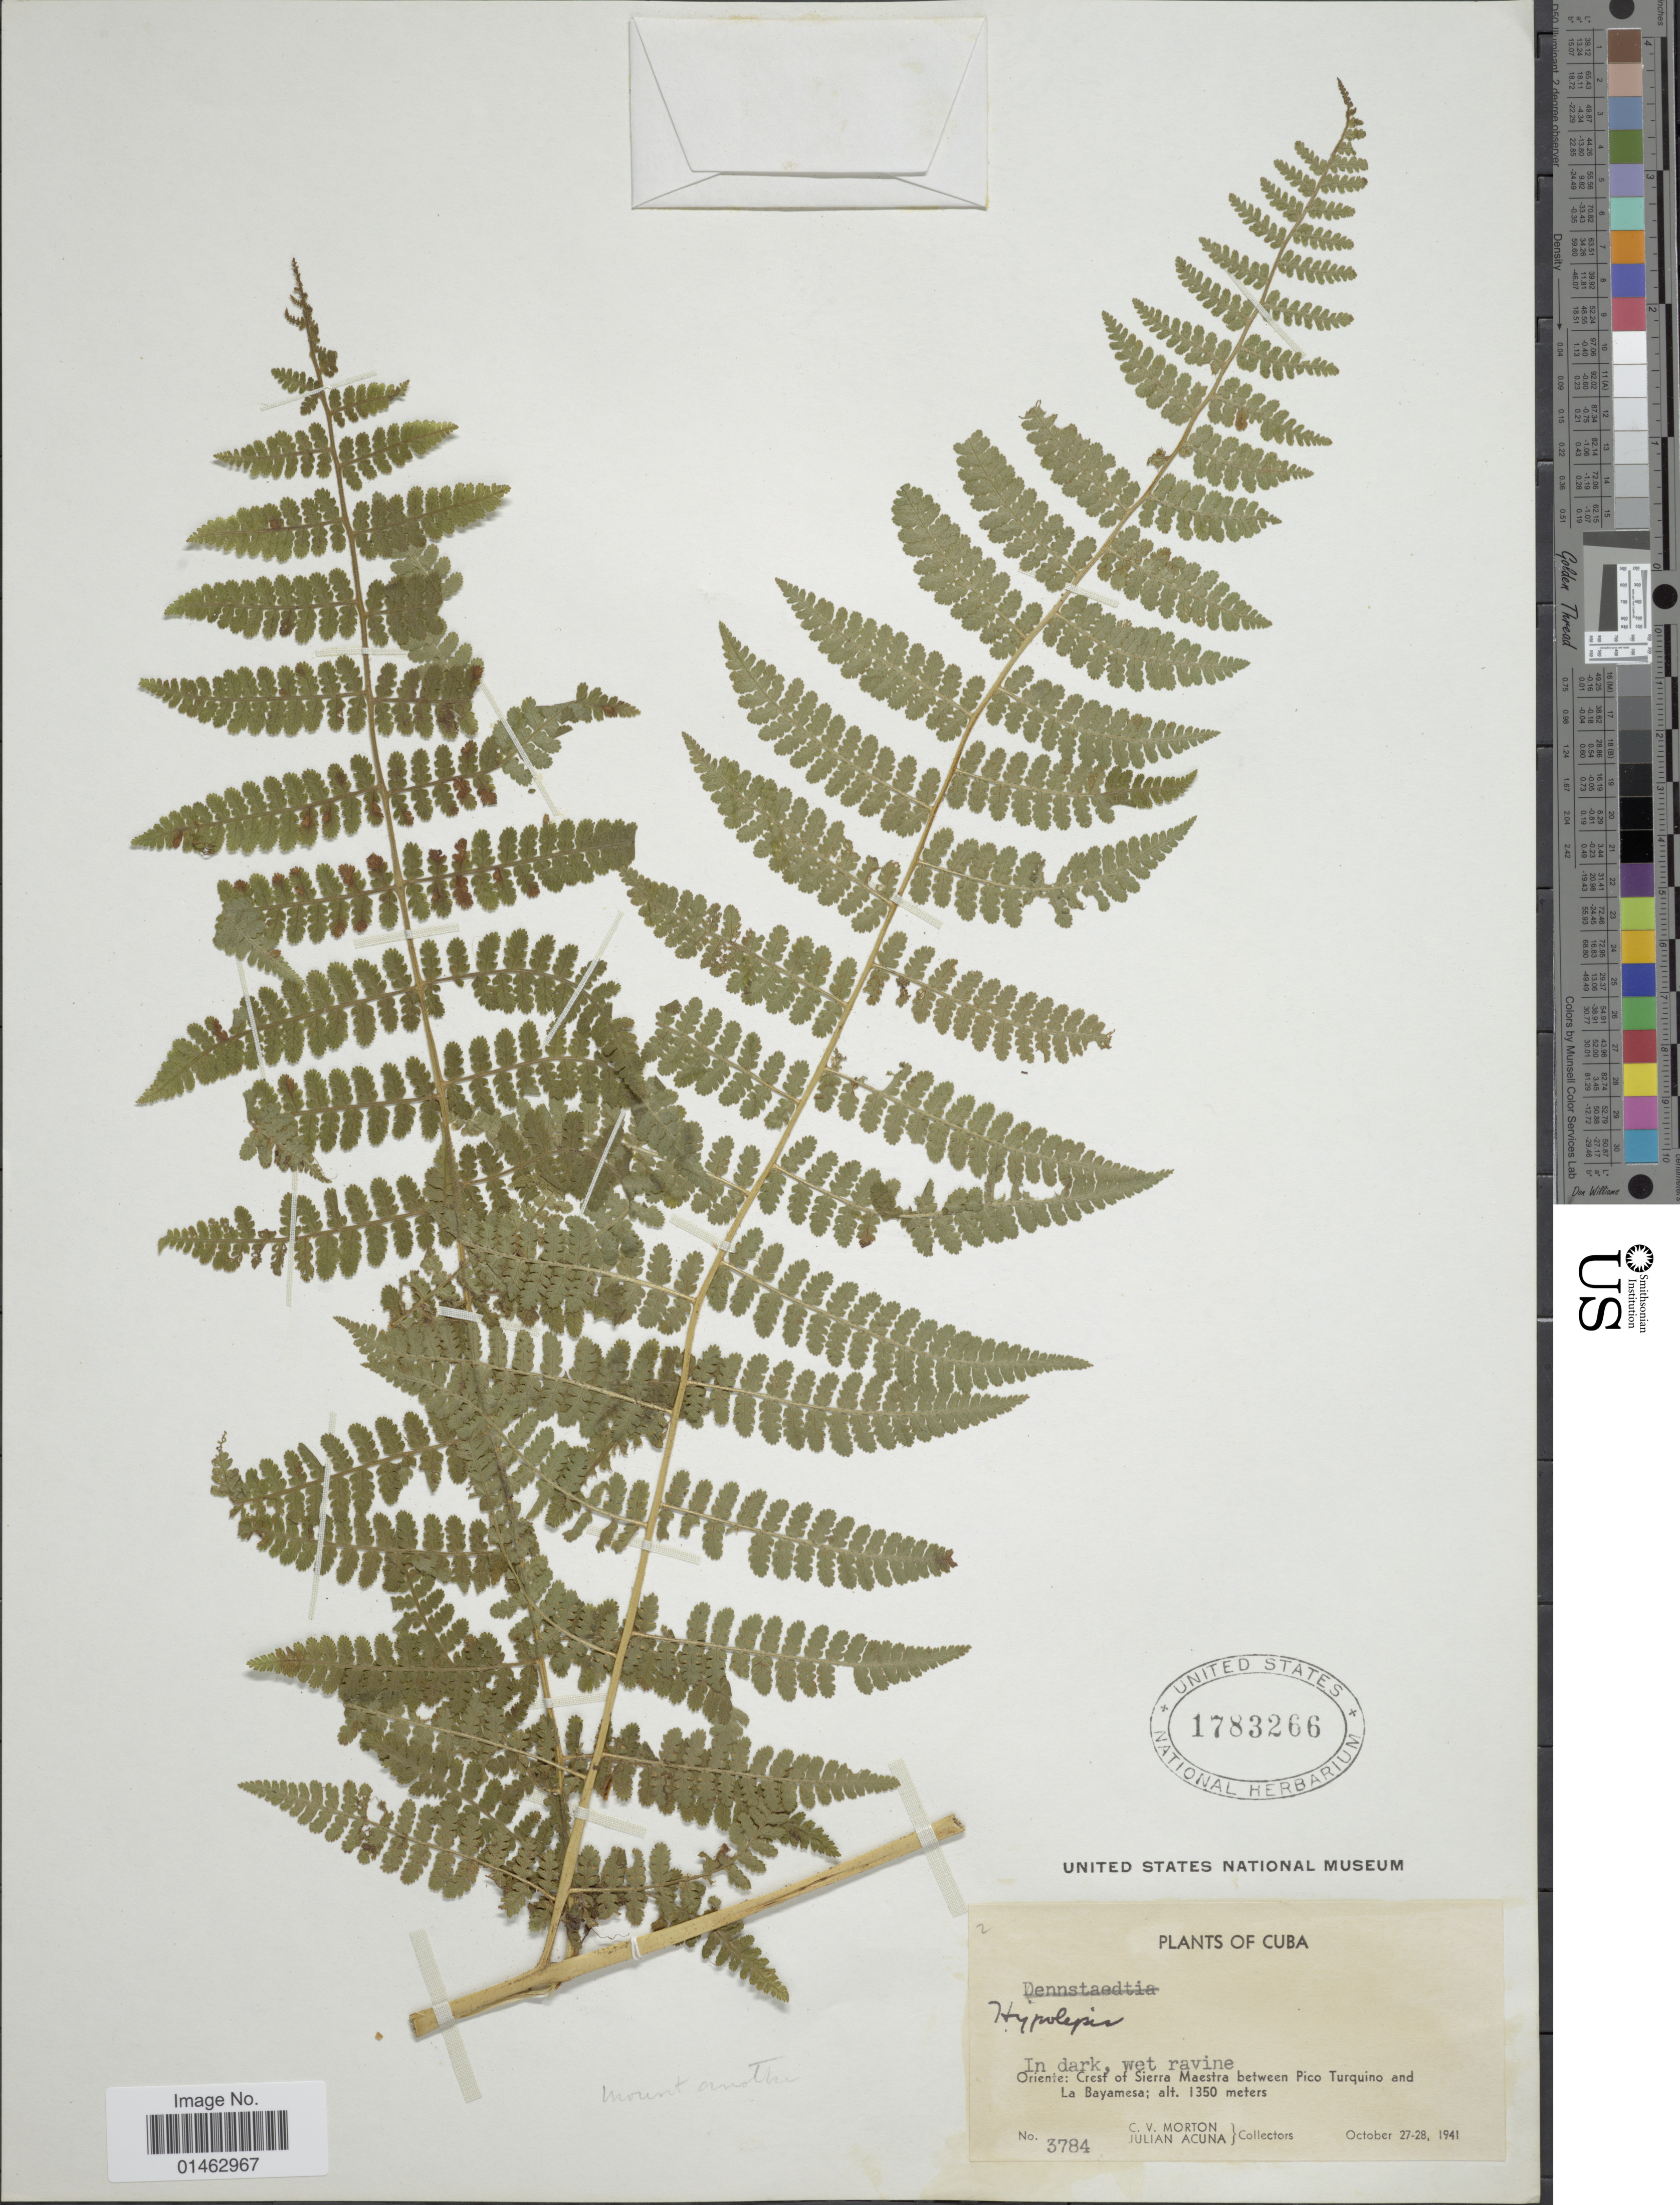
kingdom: Plantae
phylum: Tracheophyta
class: Polypodiopsida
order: Polypodiales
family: Dennstaedtiaceae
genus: Hypolepis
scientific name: Hypolepis sp.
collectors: C. V. Morton & J. B. Acuña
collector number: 3784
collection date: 1941-10-27/1941-10-28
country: Cuba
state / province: Oriente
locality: Crest of Sierra Maestra between Pico Turquino and La Bayamesa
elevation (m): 1350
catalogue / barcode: US 1783266